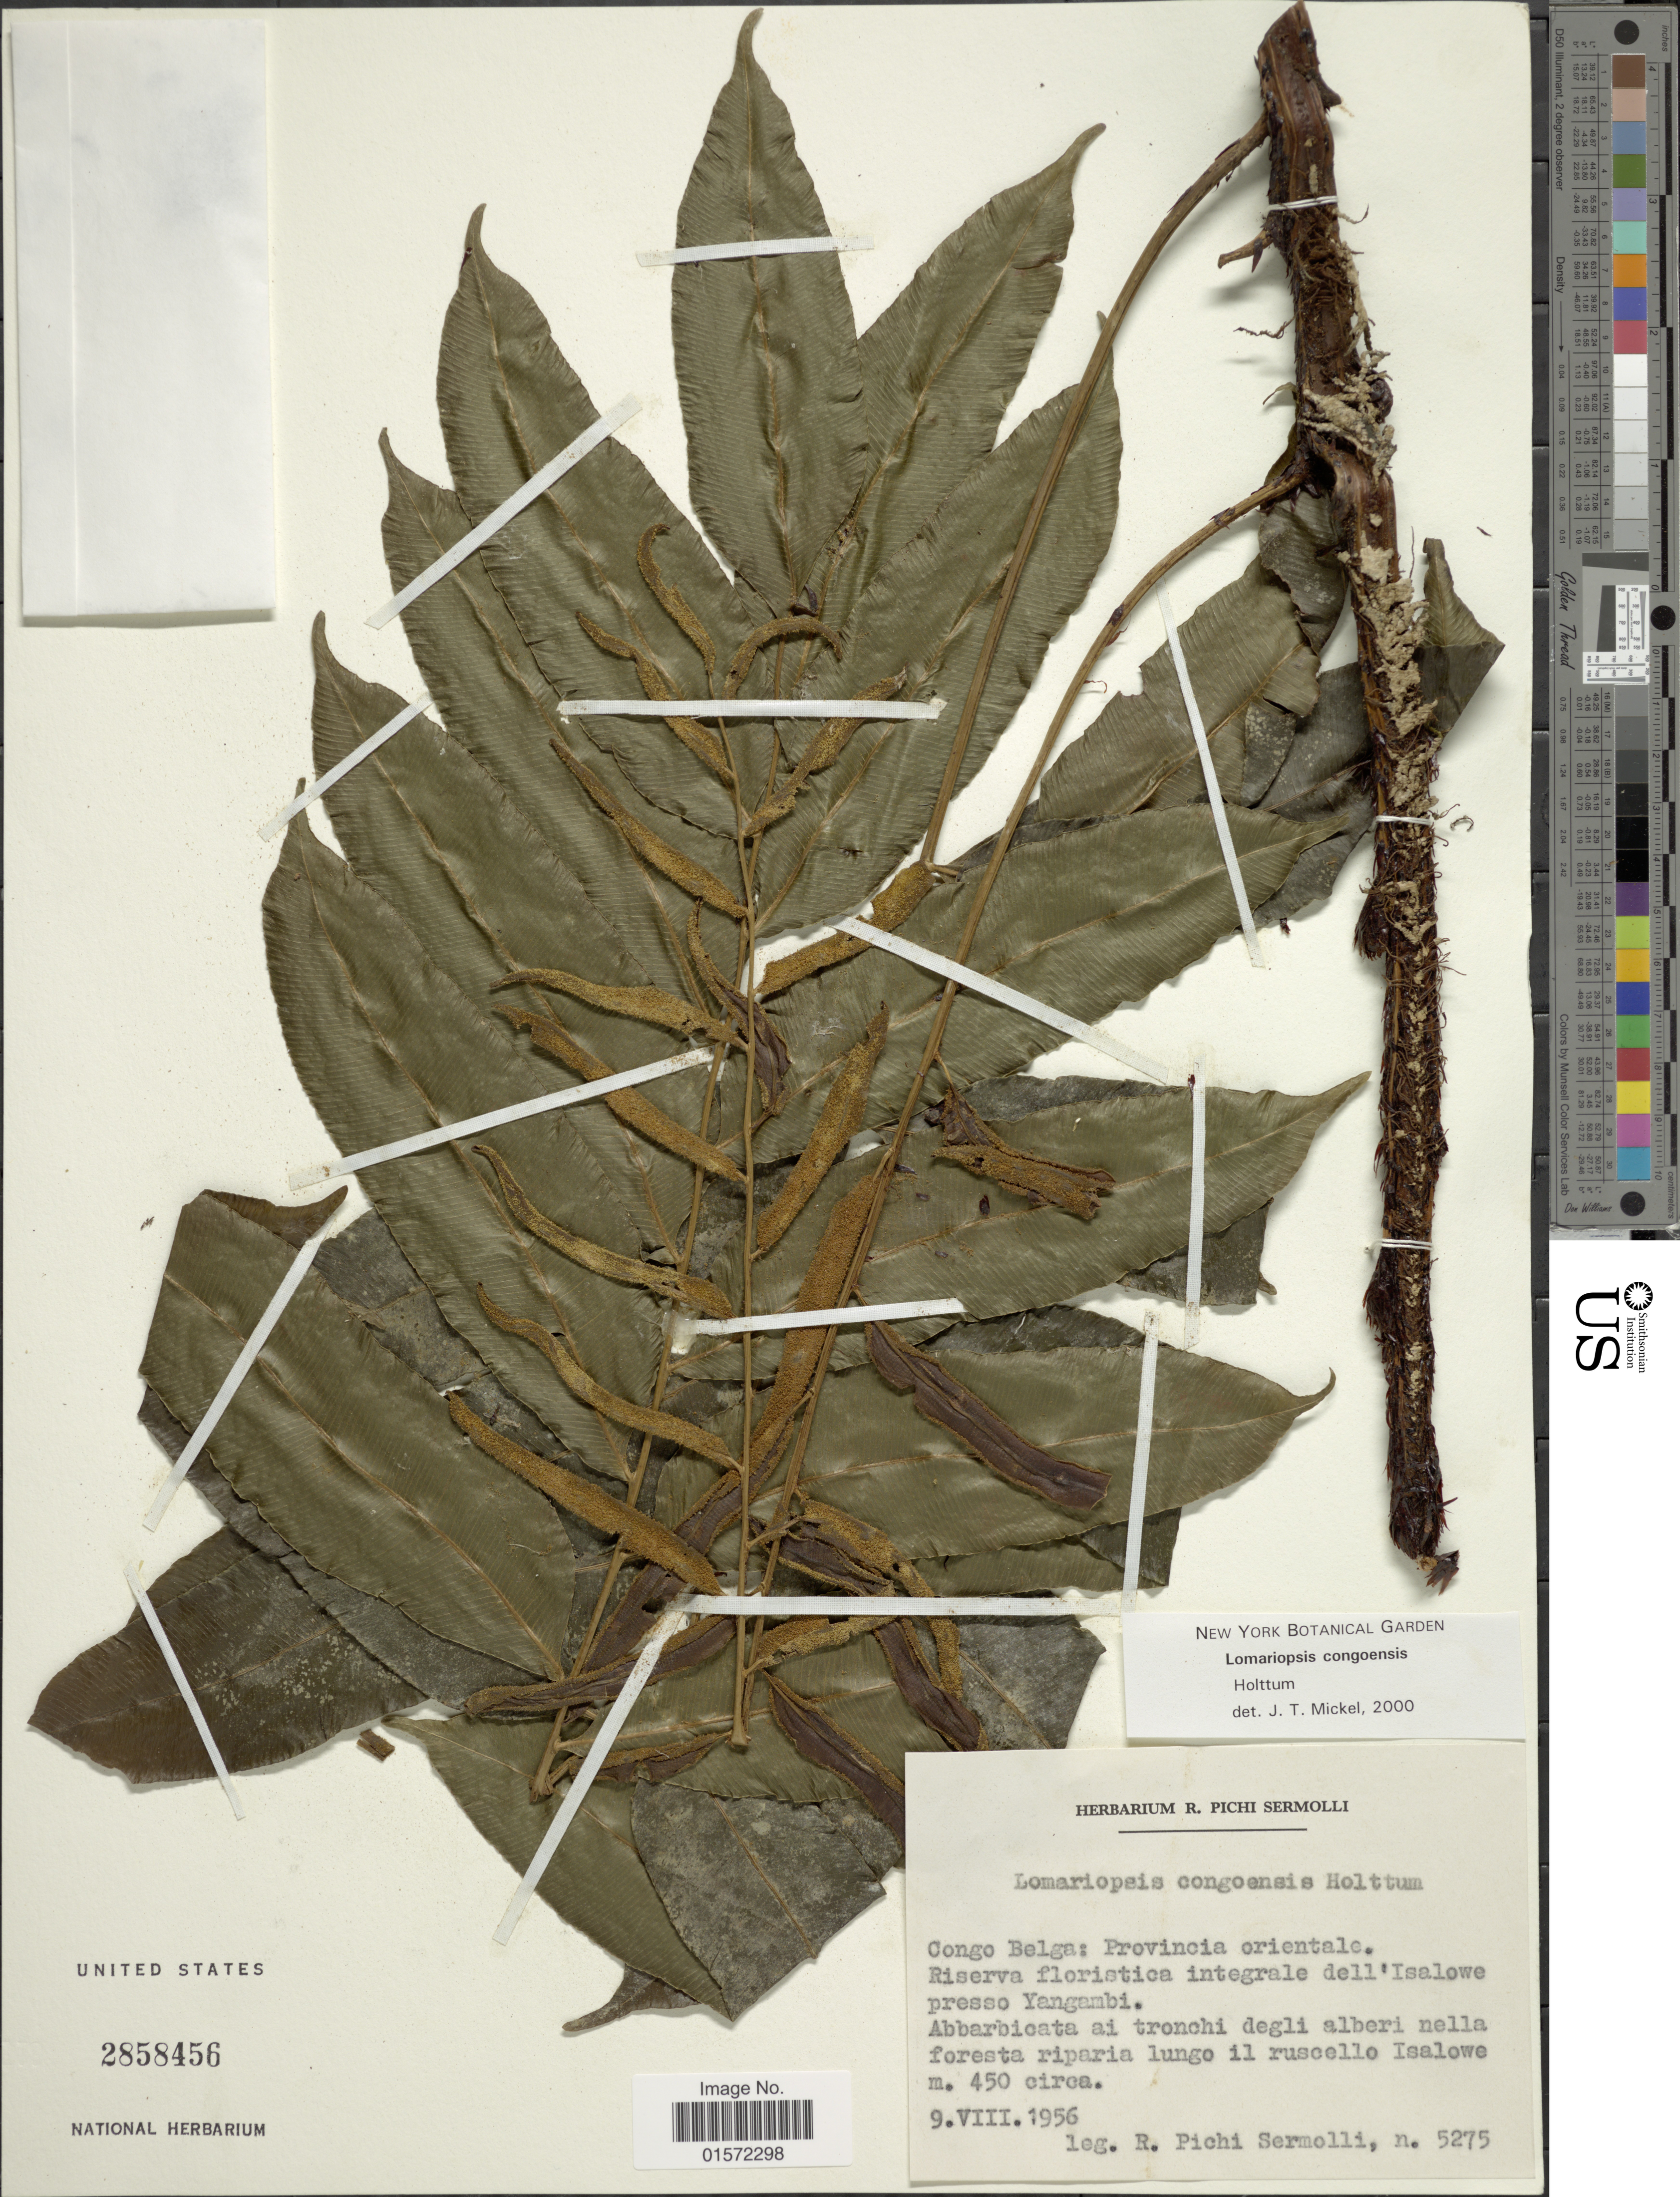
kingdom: Plantae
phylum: Tracheophyta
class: Polypodiopsida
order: Polypodiales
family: Lomariopsidaceae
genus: Lomariopsis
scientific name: Lomariopsis congoensis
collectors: R. E. Pichi-Sermolli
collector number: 5275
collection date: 1956-08-09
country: Congo, Democratic Republic of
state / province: Tshopo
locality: Congo Belga, Riserva floristica integrale dell 'Isalowe presso Yangambi, Abbarbicata ai tronchi degli alberi nella foresta riparia lungo il ruscello Isalowe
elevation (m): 450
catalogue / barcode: US 2858456